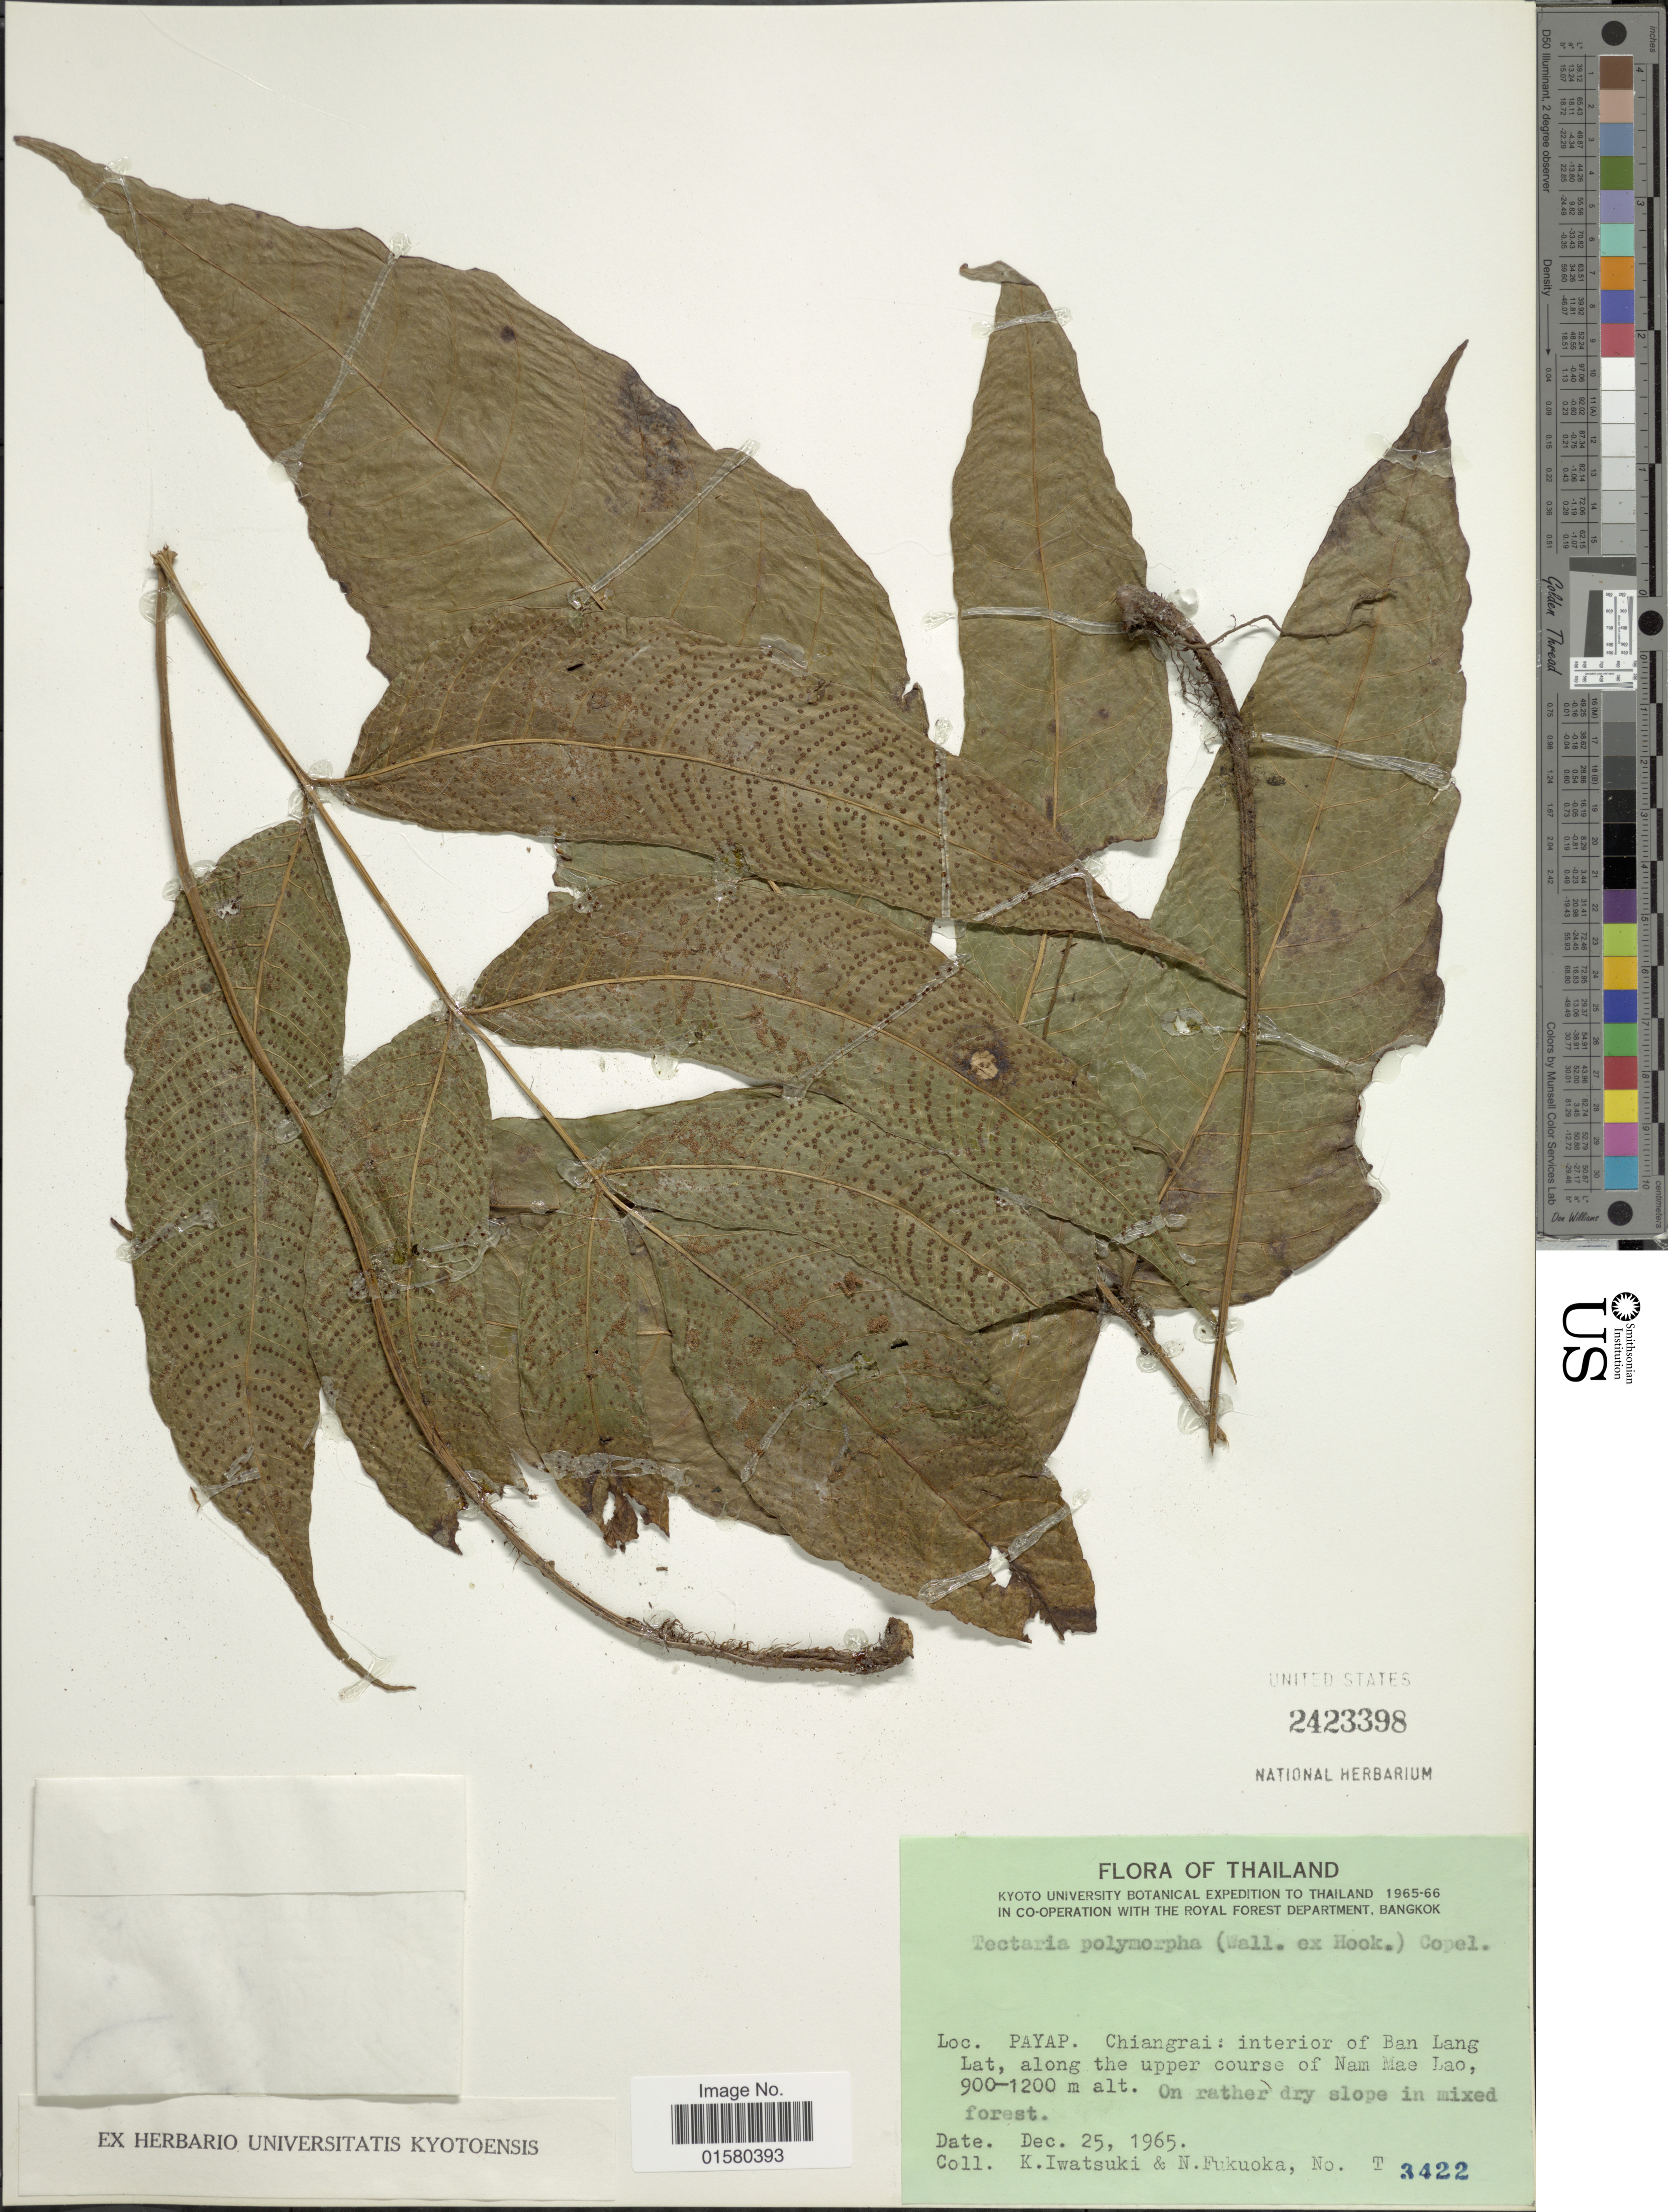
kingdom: Plantae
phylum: Tracheophyta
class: Polypodiopsida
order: Polypodiales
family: Tectariaceae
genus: Tectaria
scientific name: Tectaria polymorpha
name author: (Wall. ex Hook.) Copel.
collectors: K. Iwatsuki & N. Fukuoka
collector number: T 3422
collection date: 1965-12-25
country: Thailand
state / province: Chiang Rai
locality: Payap, Chiangrai: Interior of Ban Lang lat, along the upoper course of Nam Mae Lao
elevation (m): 900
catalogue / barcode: US 2423398